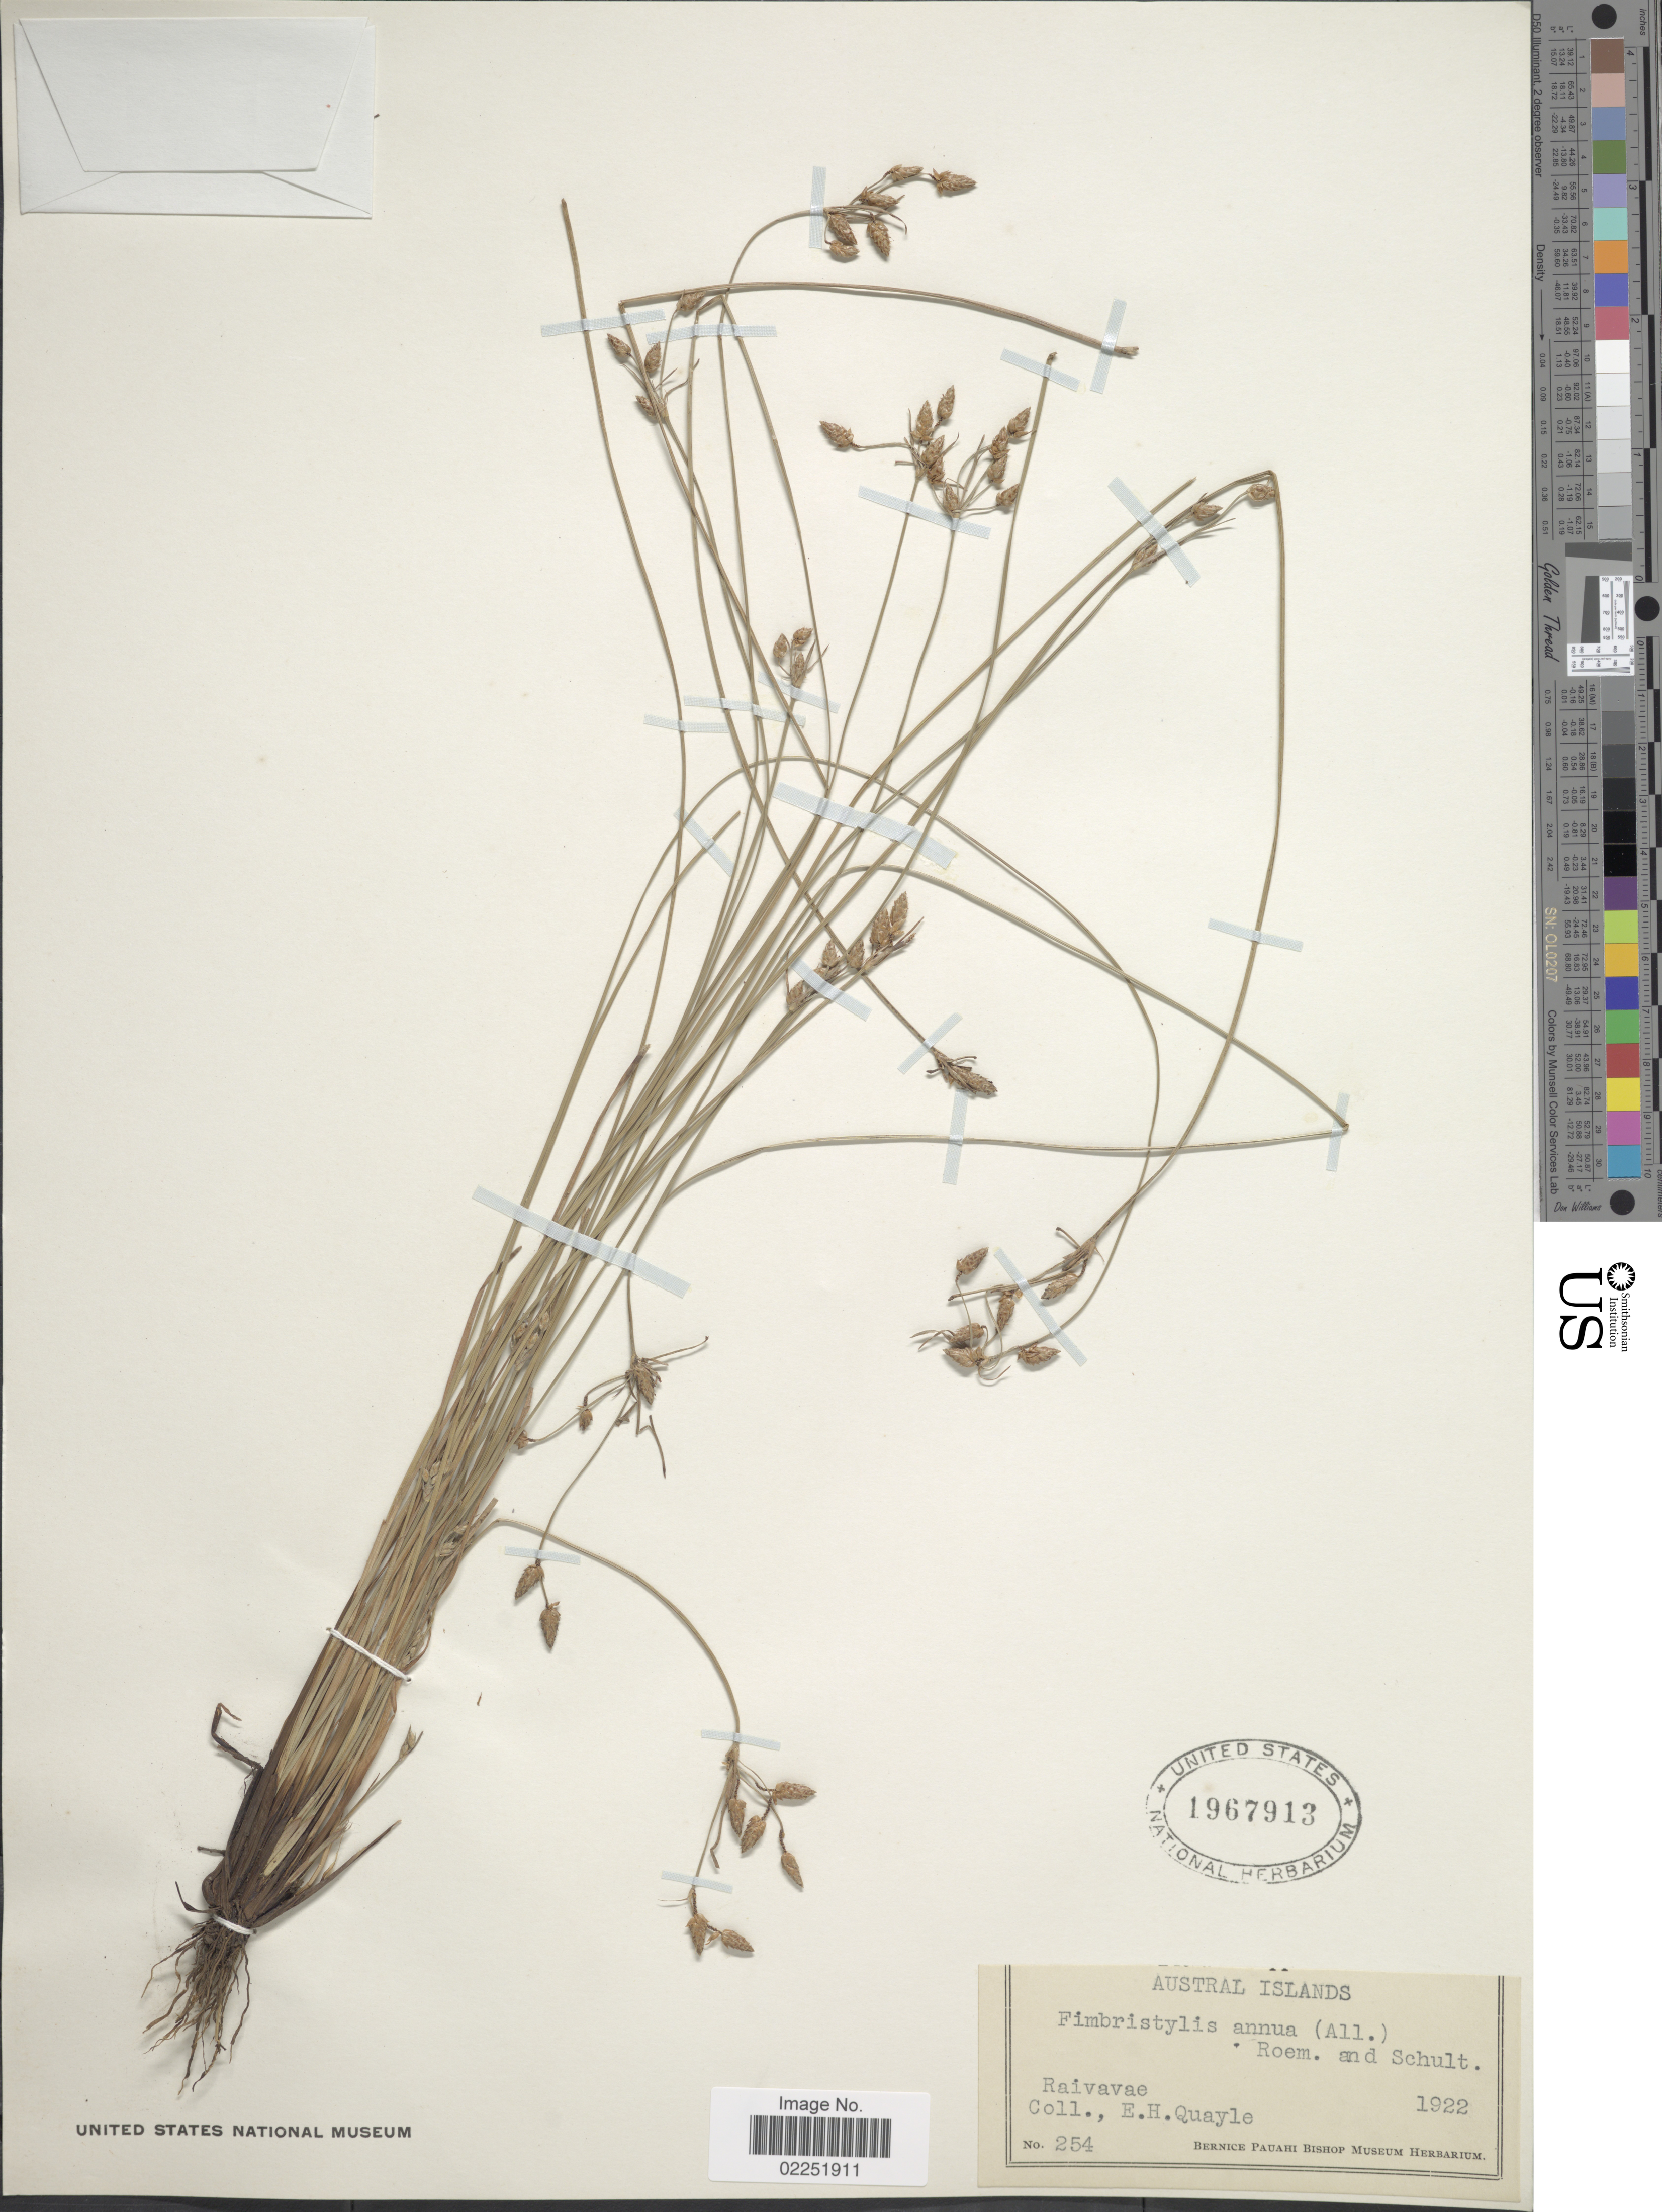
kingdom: Plantae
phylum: Tracheophyta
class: Liliopsida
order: Poales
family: Cyperaceae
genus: Fimbristylis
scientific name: Fimbristylis dichotoma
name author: (L.) Vahl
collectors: E. Quayle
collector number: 254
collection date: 1922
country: French Polynesia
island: Raivavae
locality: Austral Islands, Raivavae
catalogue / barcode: US 1967913